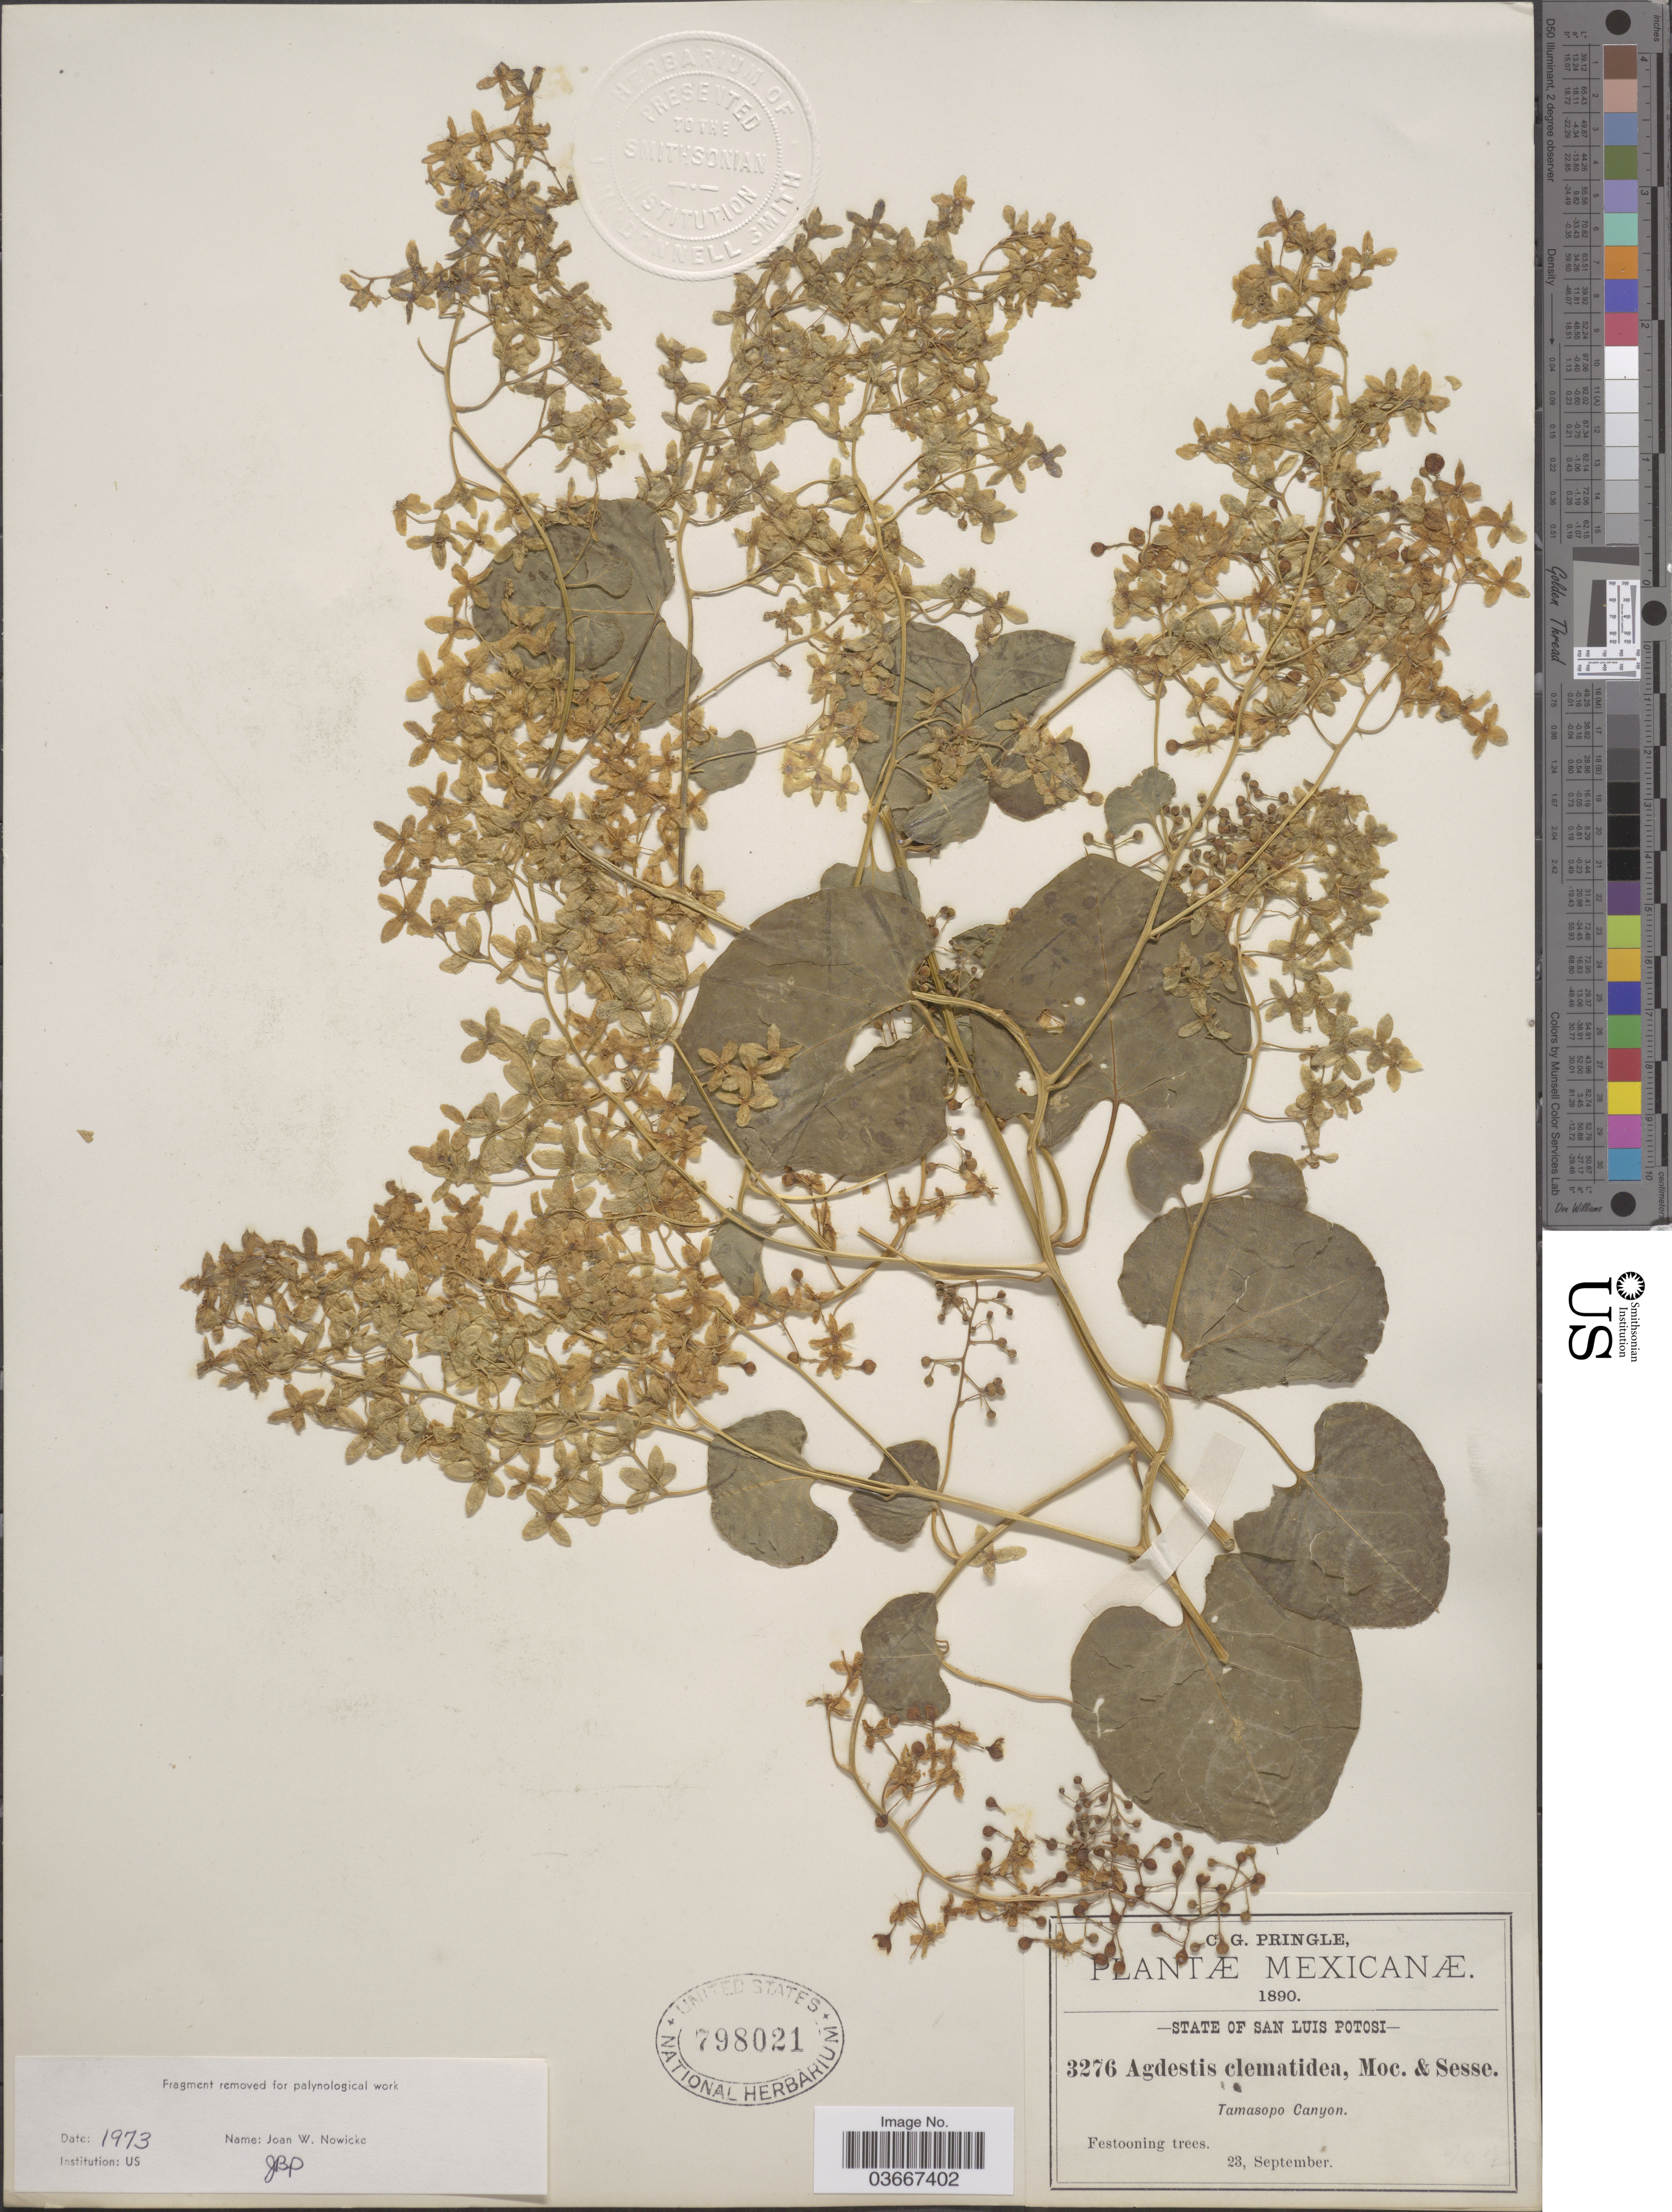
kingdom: Plantae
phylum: Tracheophyta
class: Magnoliopsida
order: Caryophyllales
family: Agdestidaceae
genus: Agdestis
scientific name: Agdestis clematidea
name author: Moc. & Sessé ex DC.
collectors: C. G. Pringle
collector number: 3276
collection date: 1890-09-23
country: Mexico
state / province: San Luis Potosí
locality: Tamasopo Canyon.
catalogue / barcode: US 798021